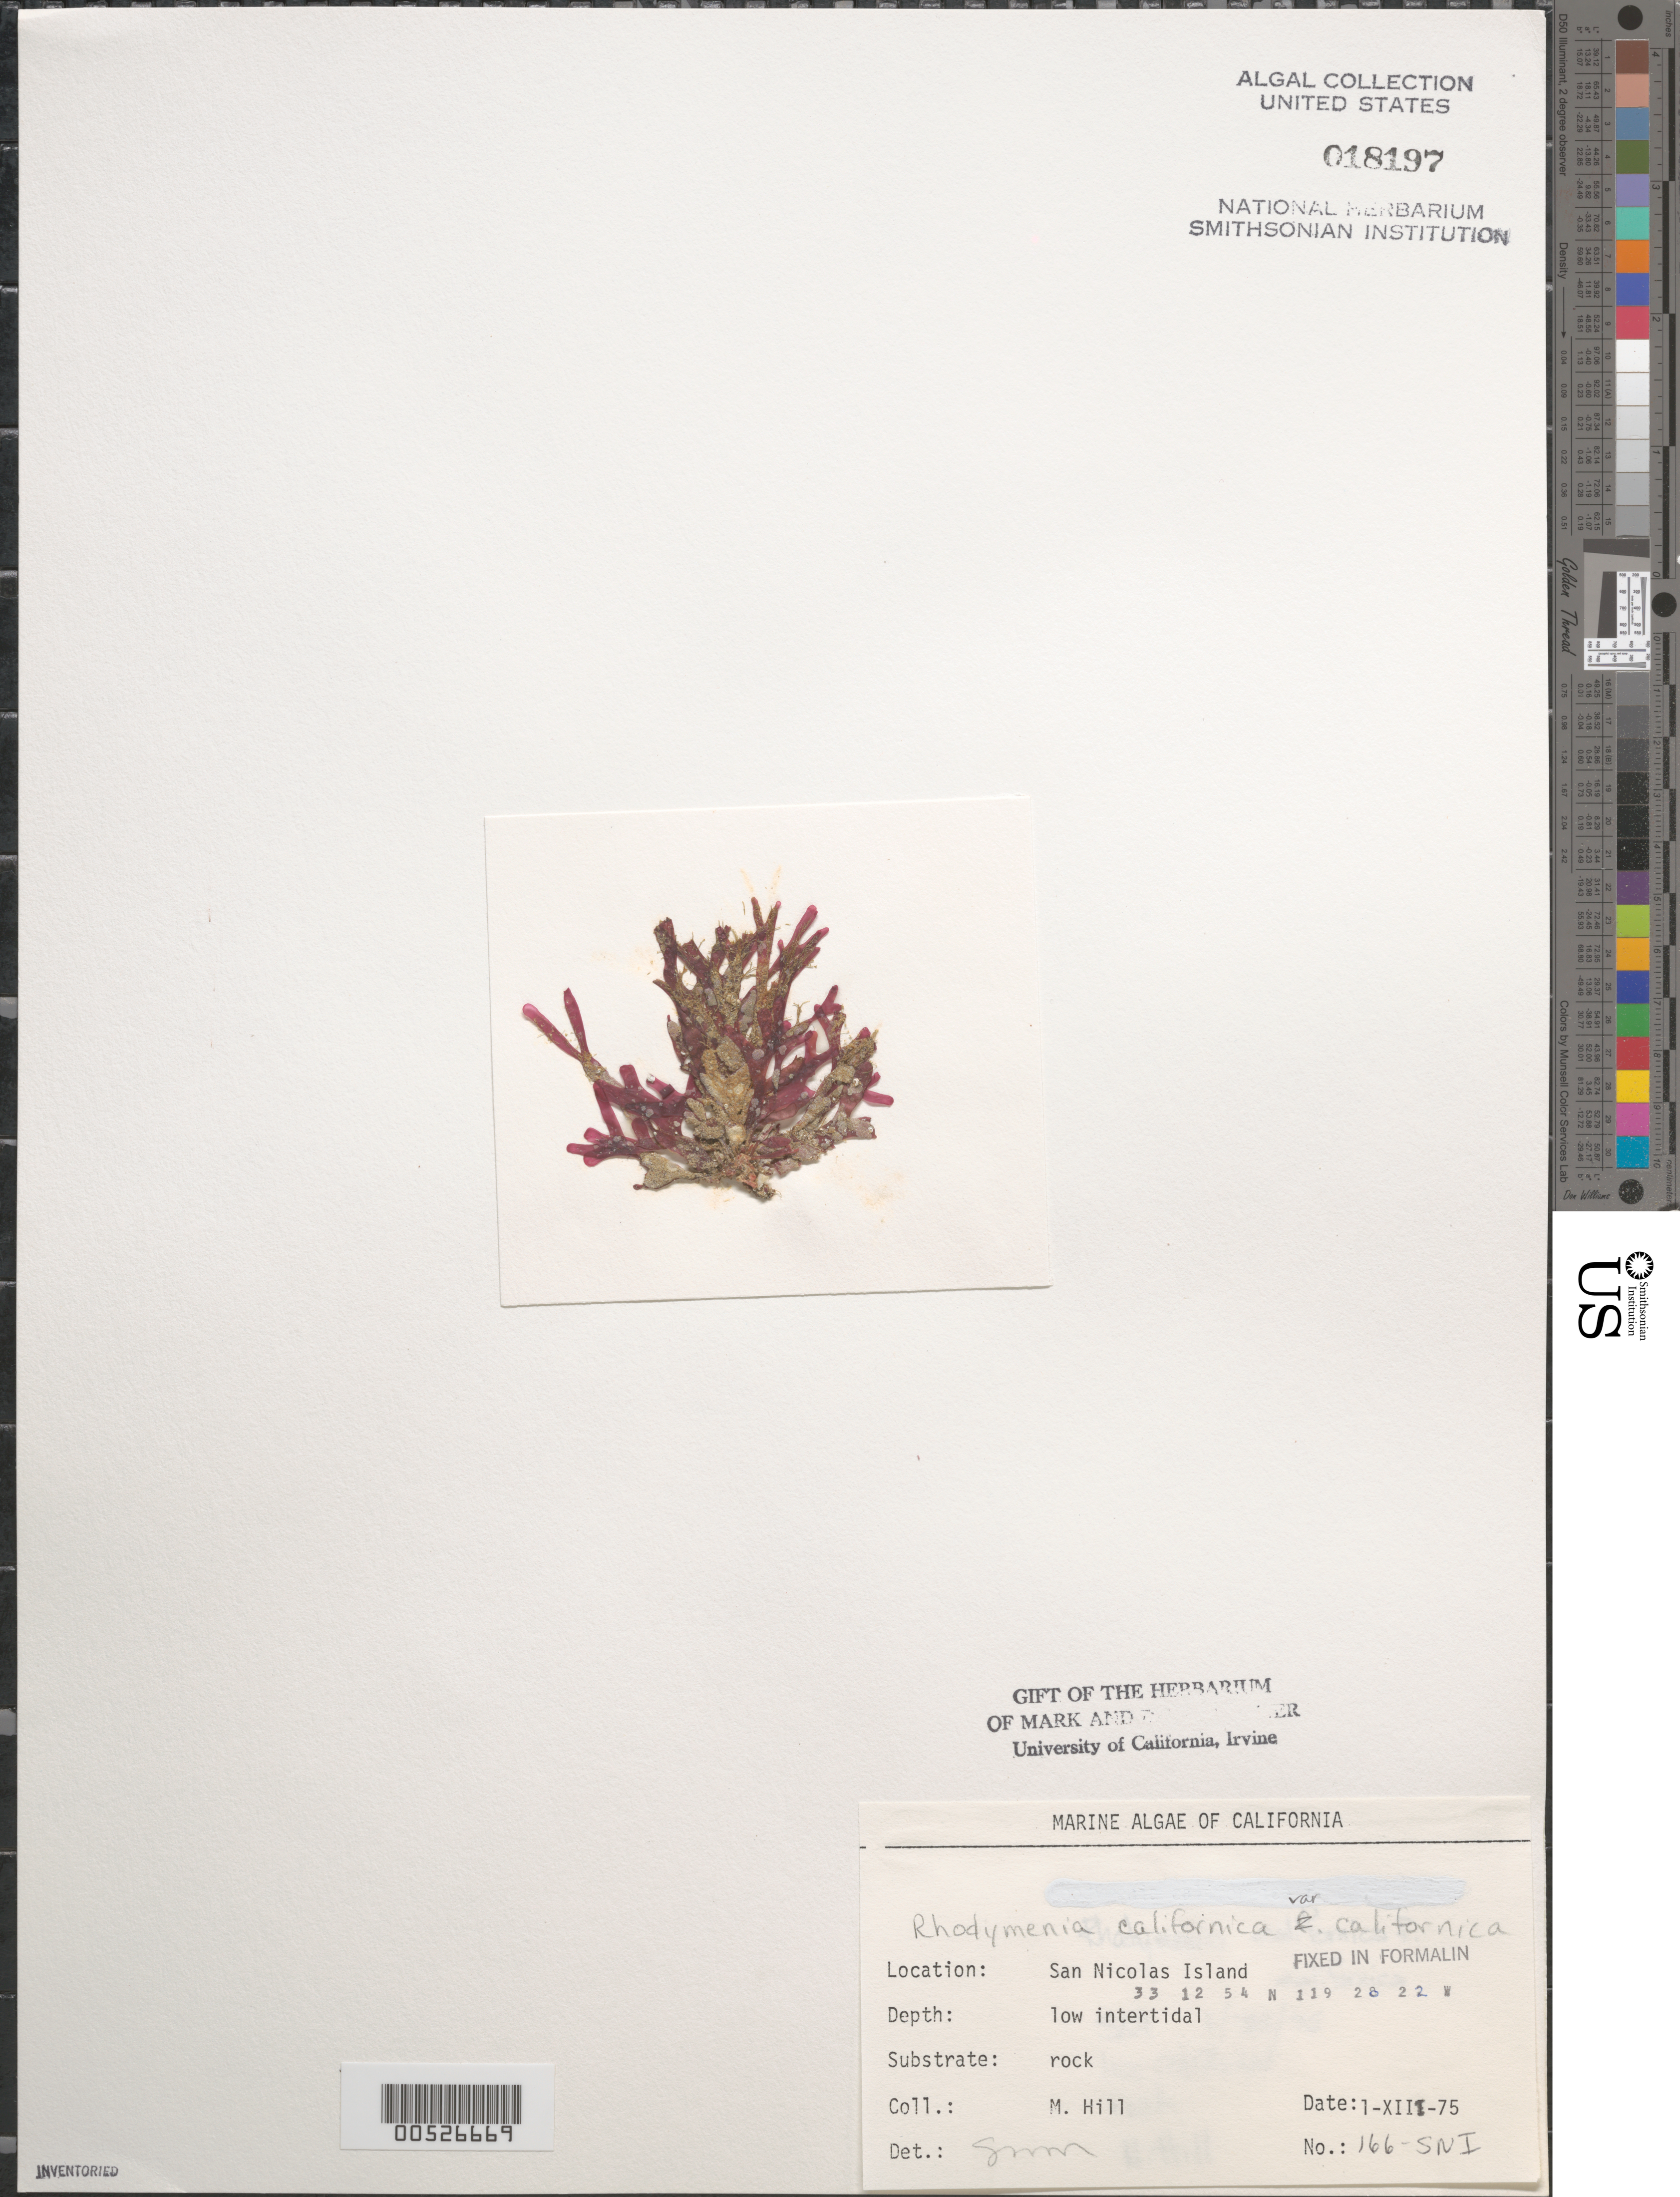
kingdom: Plantae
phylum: Rhodophyta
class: Florideophyceae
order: Rhodymeniales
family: Rhodymeniaceae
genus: Rhodymenia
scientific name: Rhodymenia californica var. californica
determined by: Murray, S. N.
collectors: M. Hill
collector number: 166-sni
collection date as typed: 01 Dec 1975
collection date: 1975-12-01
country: United States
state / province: California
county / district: Ventura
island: San Nicolas Island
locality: Dutch Harbor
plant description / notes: BLM-SOCALBIGHT Rocky Intertidal Survey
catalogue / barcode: US 18197